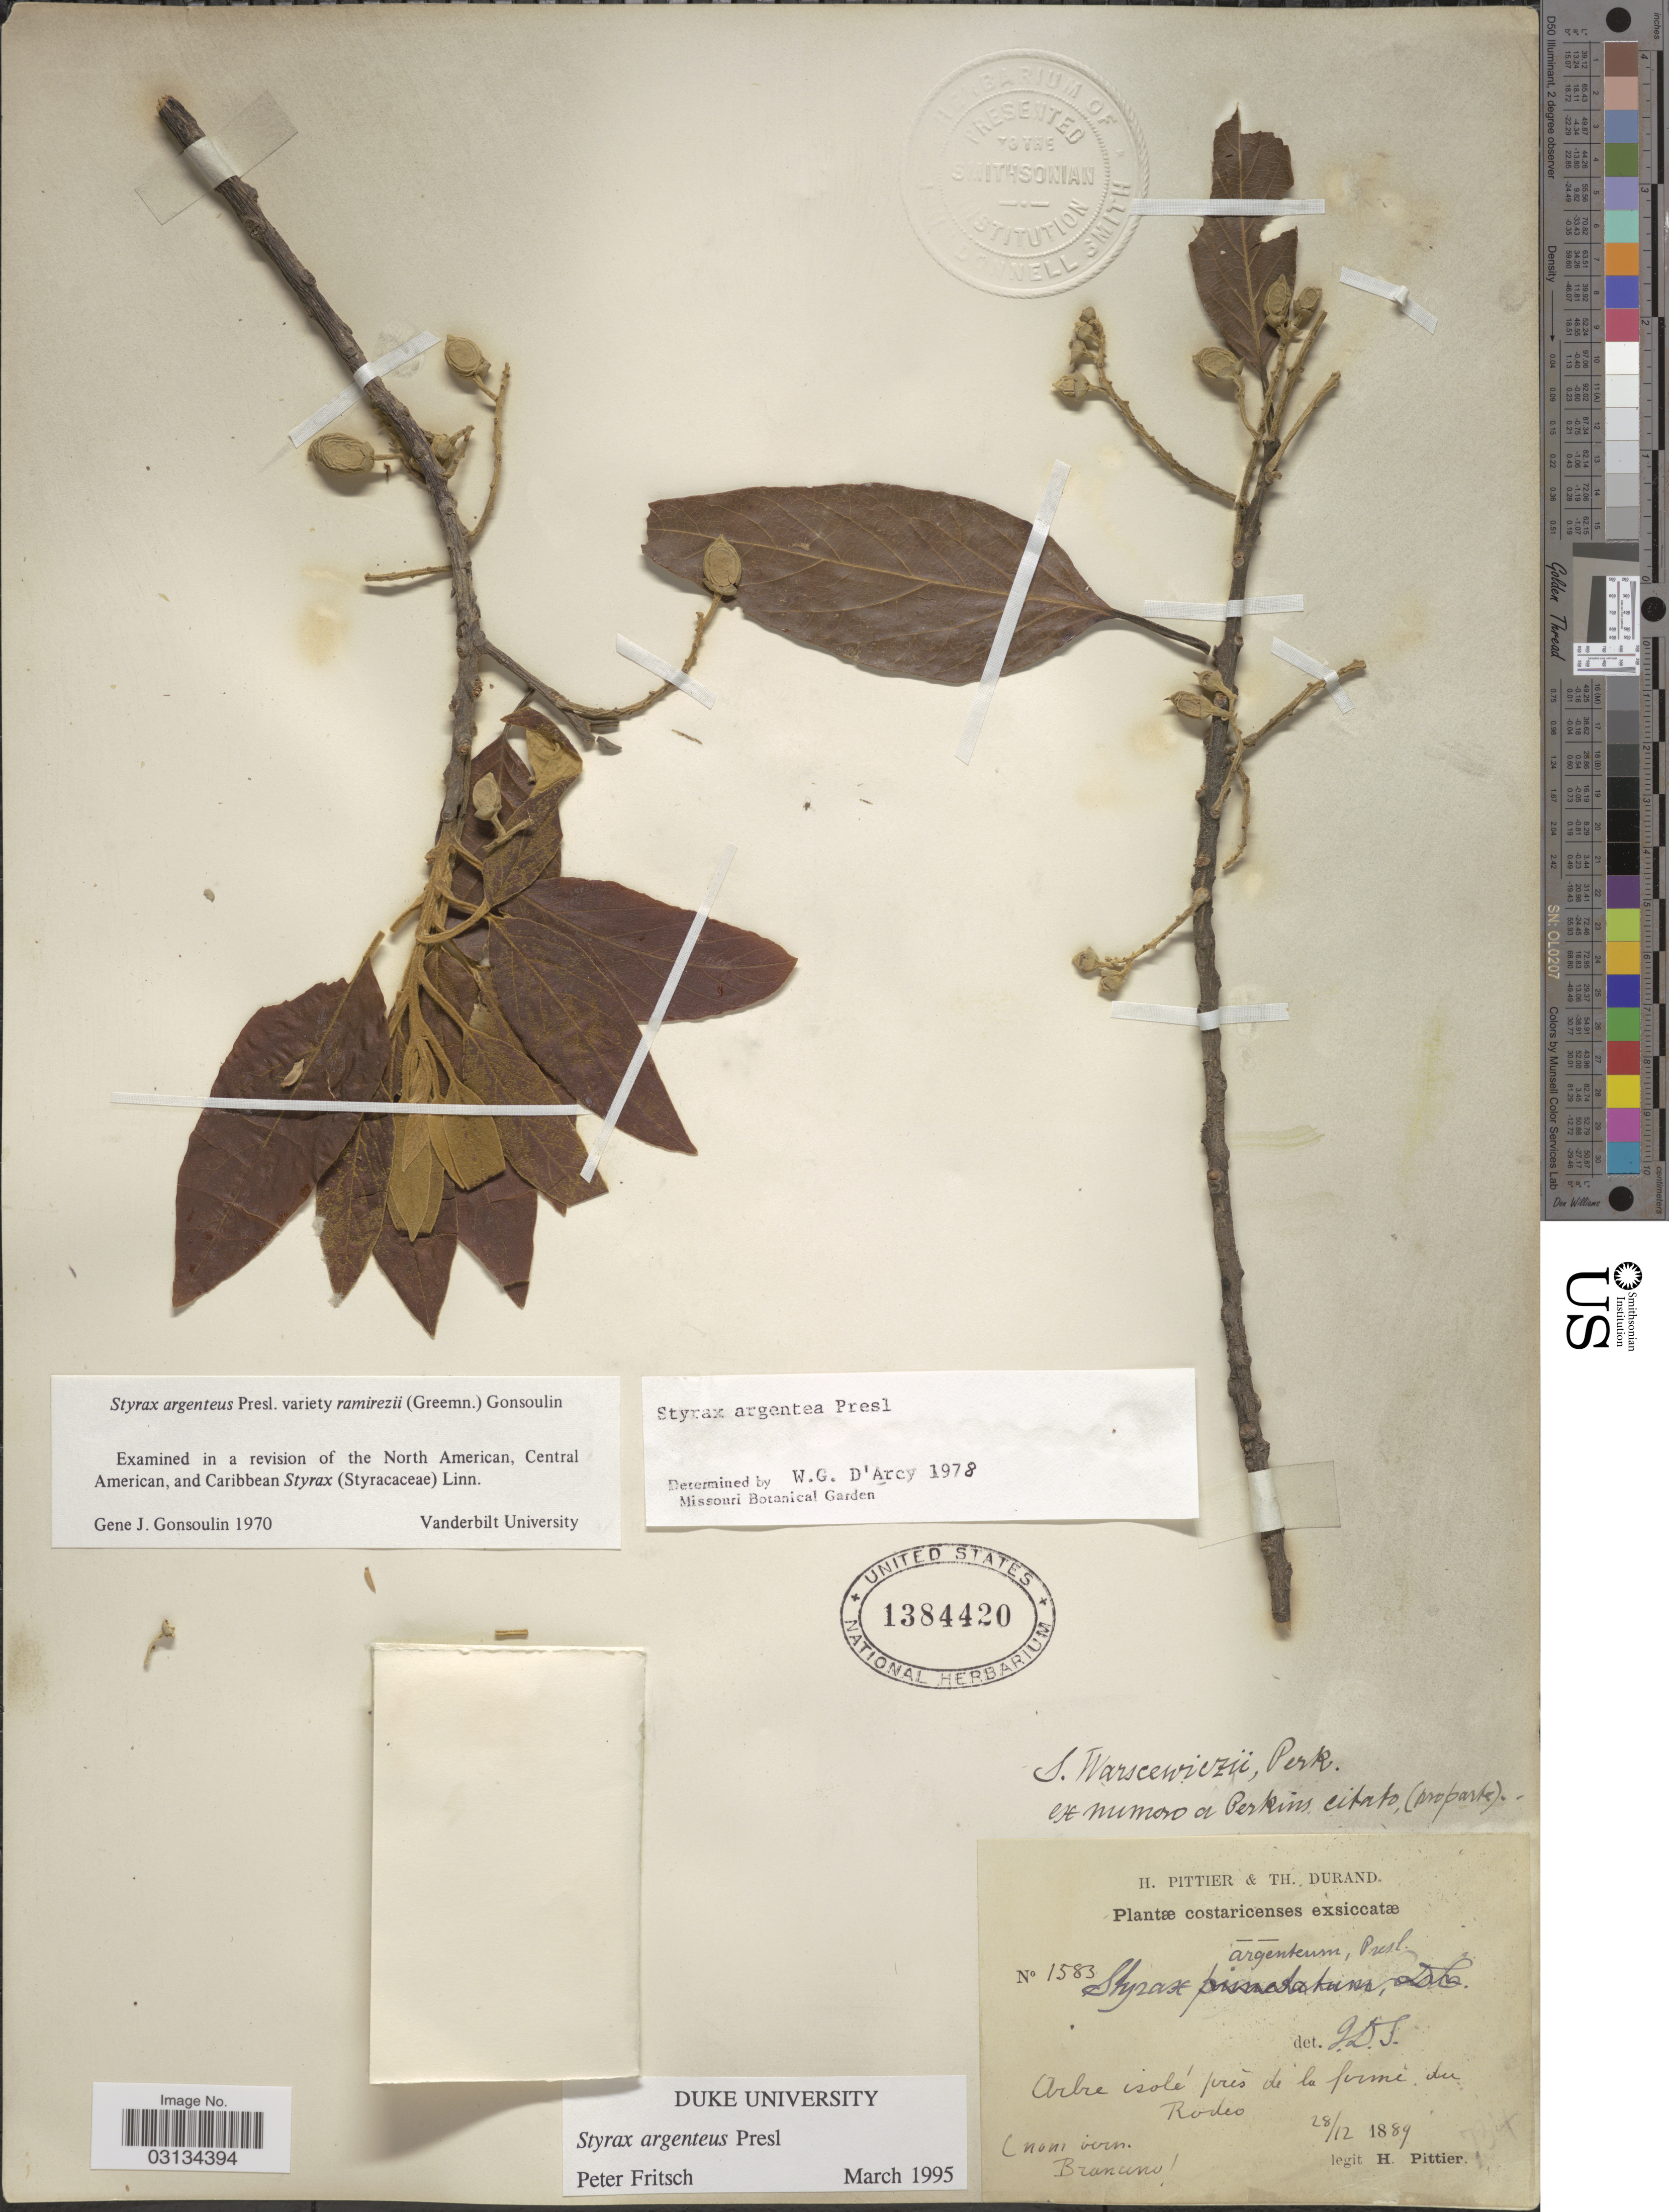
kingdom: Plantae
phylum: Tracheophyta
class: Magnoliopsida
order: Ericales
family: Styracaceae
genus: Styrax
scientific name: Styrax argenteus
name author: C. Presl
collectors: H. F. Pittier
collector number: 1583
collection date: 1889-12-28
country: Costa Rica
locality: Arbre isolé prés de la formé du Rodeo.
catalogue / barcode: US 1384420